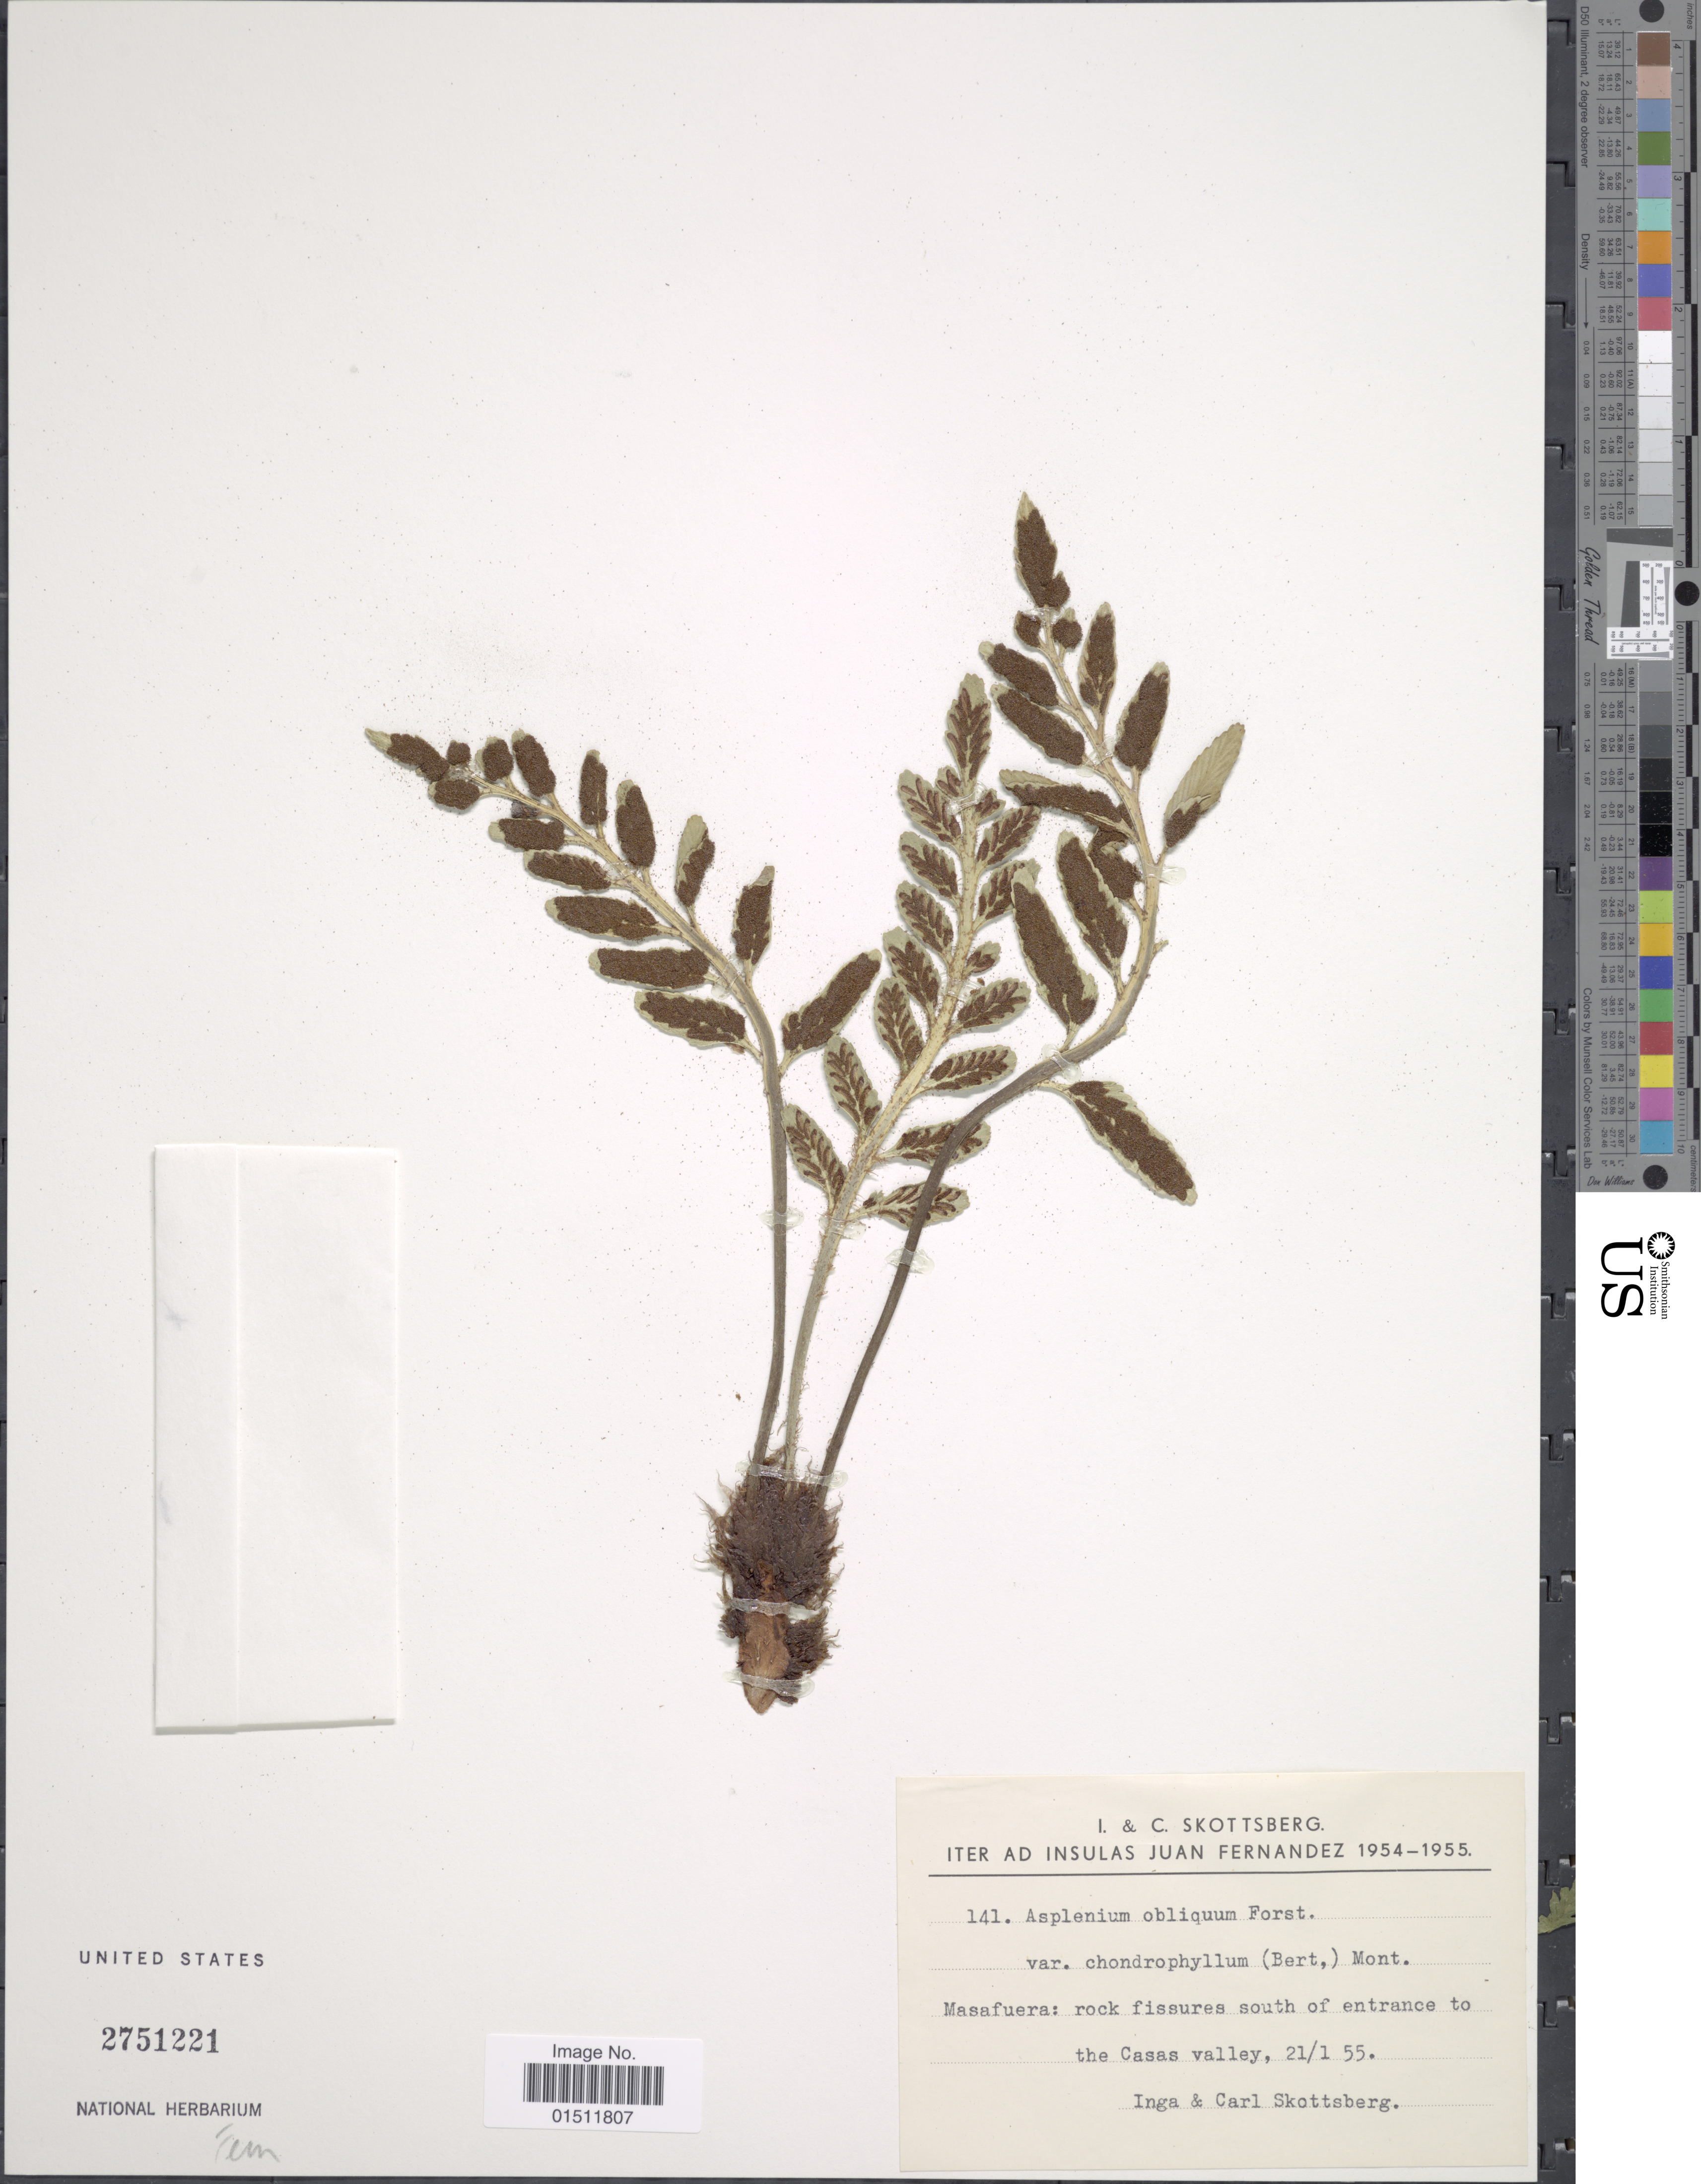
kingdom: Plantae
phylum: Tracheophyta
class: Polypodiopsida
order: Polypodiales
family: Aspleniaceae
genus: Asplenium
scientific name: Asplenium obliquum var. chondrophyllum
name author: (Bertero ex Colla) Mett.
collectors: I. Skottsberg & C. Skottsberg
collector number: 141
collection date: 1955-01-21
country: Chile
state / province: Valparaíso (V)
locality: Juan Fernandez, Masafuera: rock fissures south of entrance to the Casas Valley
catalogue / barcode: US 2751221